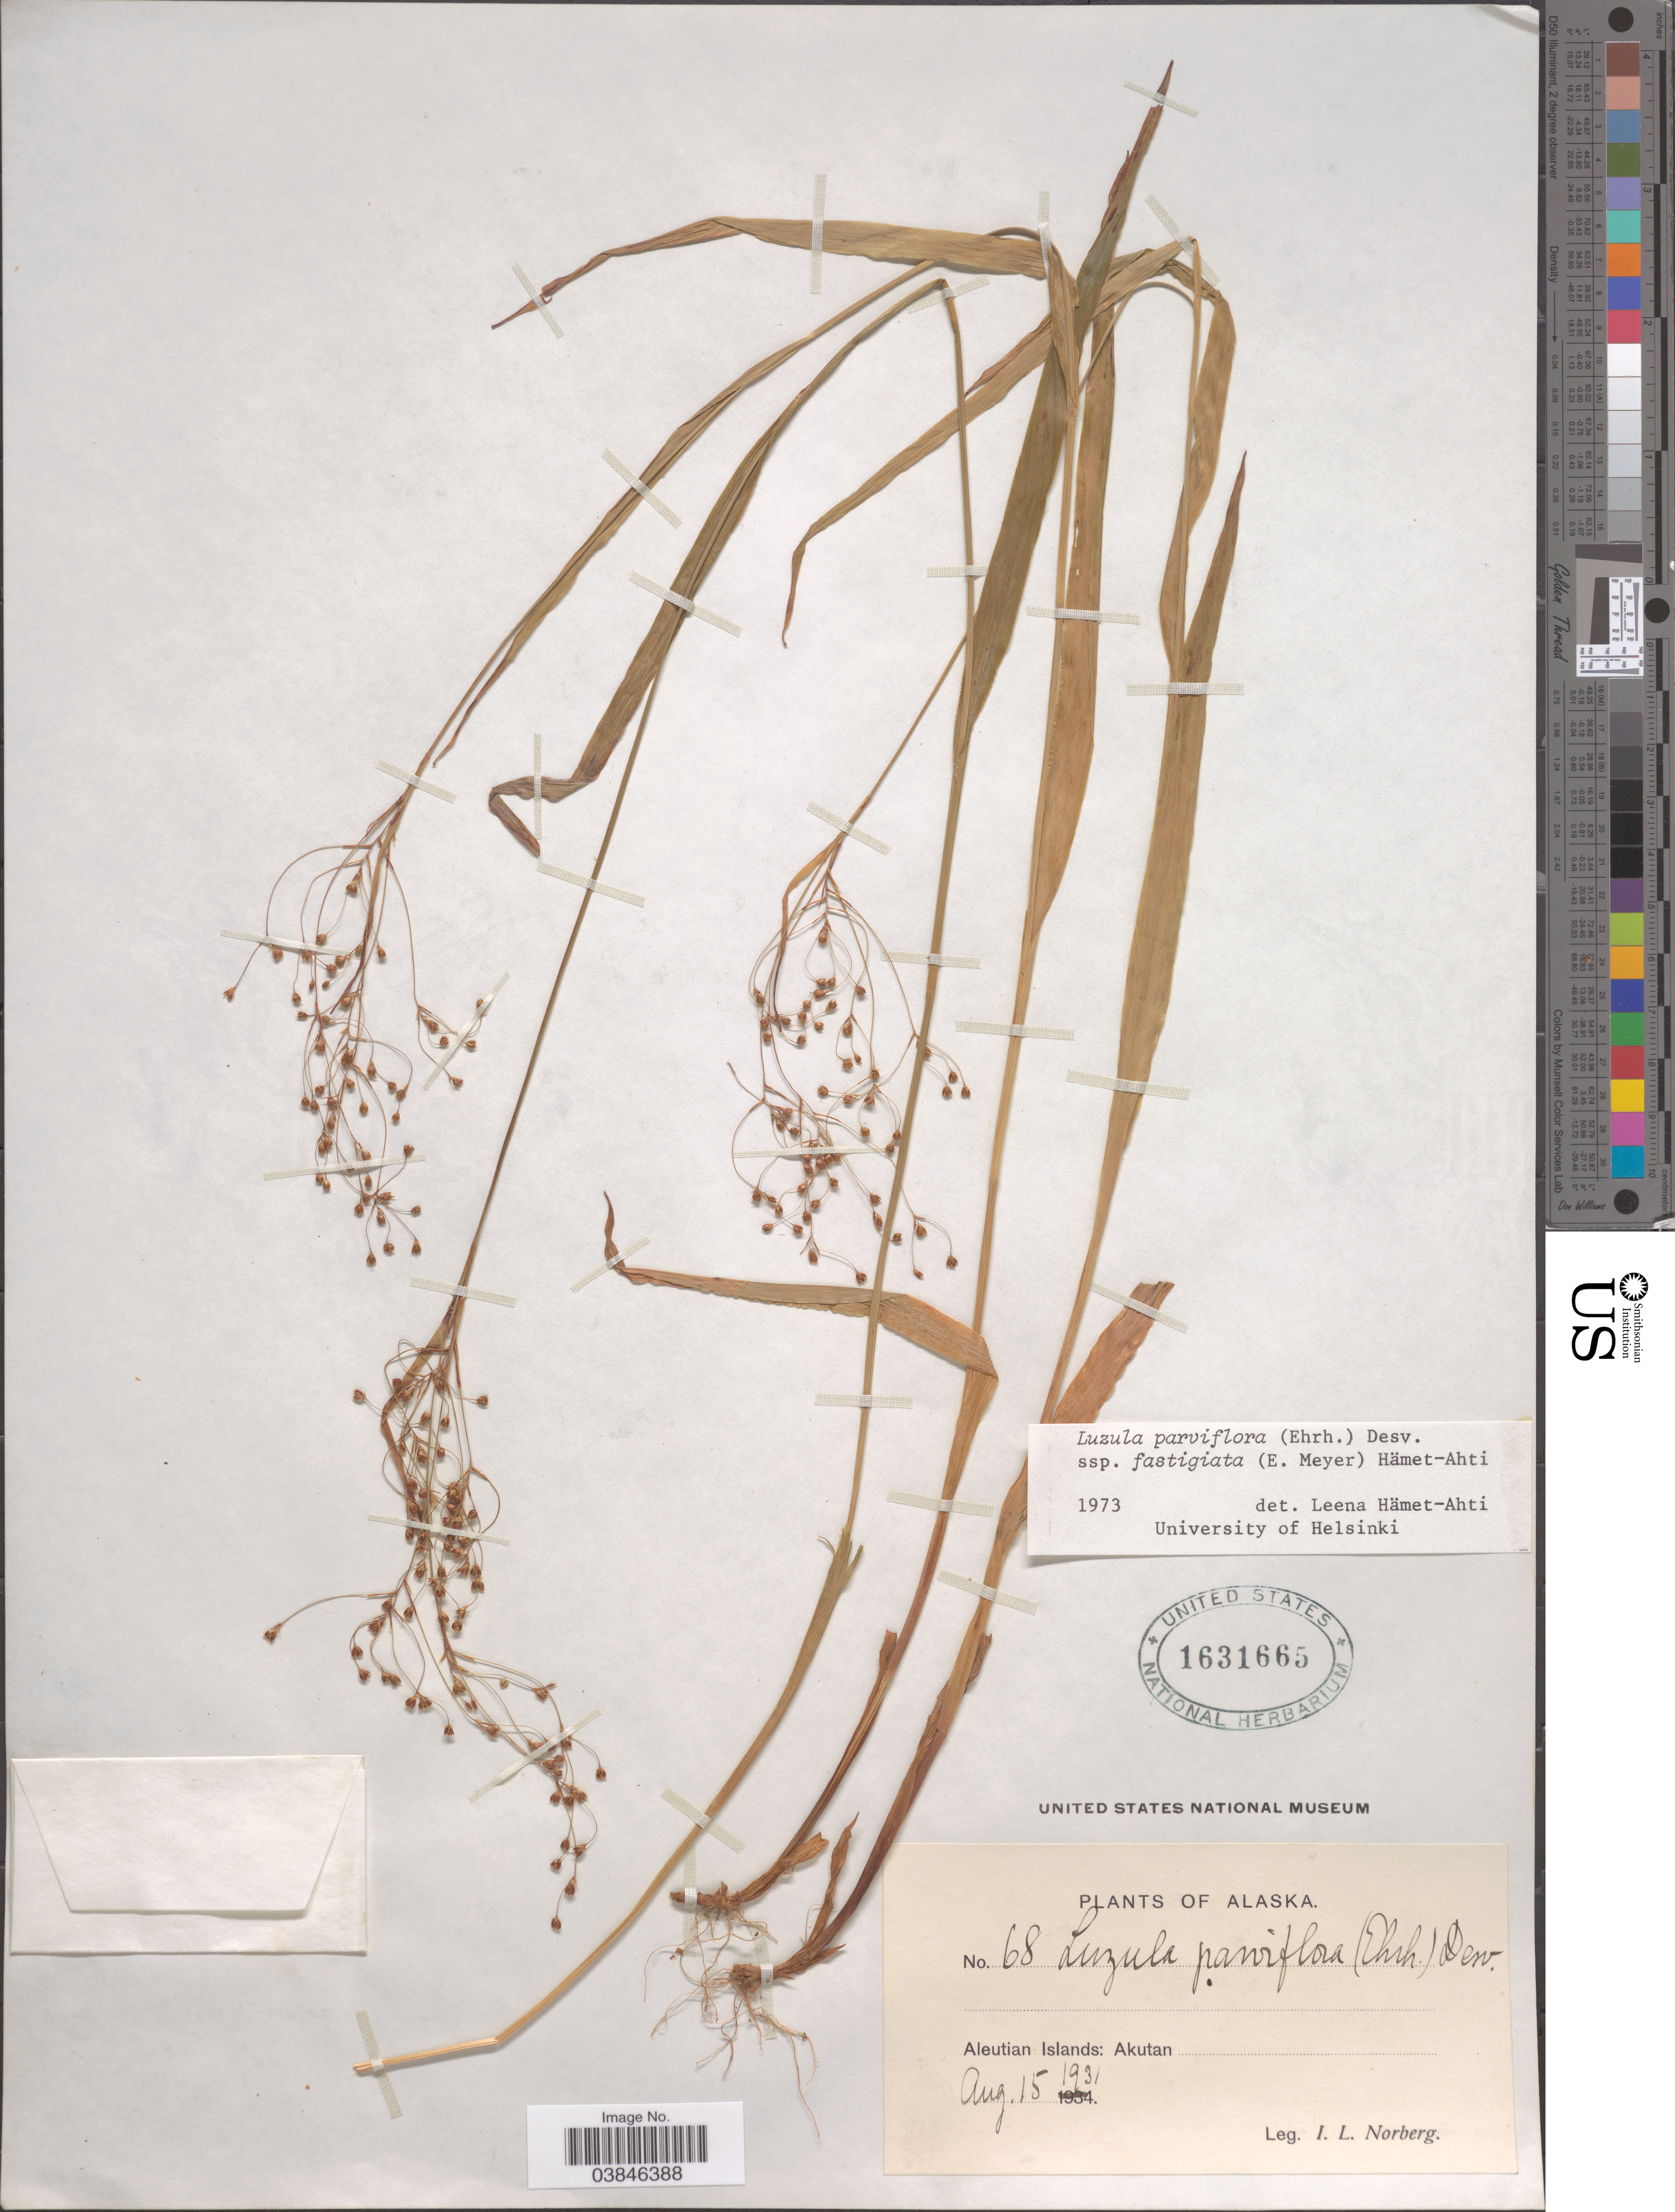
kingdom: Plantae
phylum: Tracheophyta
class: Liliopsida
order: Poales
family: Juncaceae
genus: Luzula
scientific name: Luzula parviflora subsp. fastigiata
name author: Buchenau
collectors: I. Norberg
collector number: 68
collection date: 1931-08-15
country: United States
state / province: Alaska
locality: Aleutian Islands: Akutan.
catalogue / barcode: US 1631665